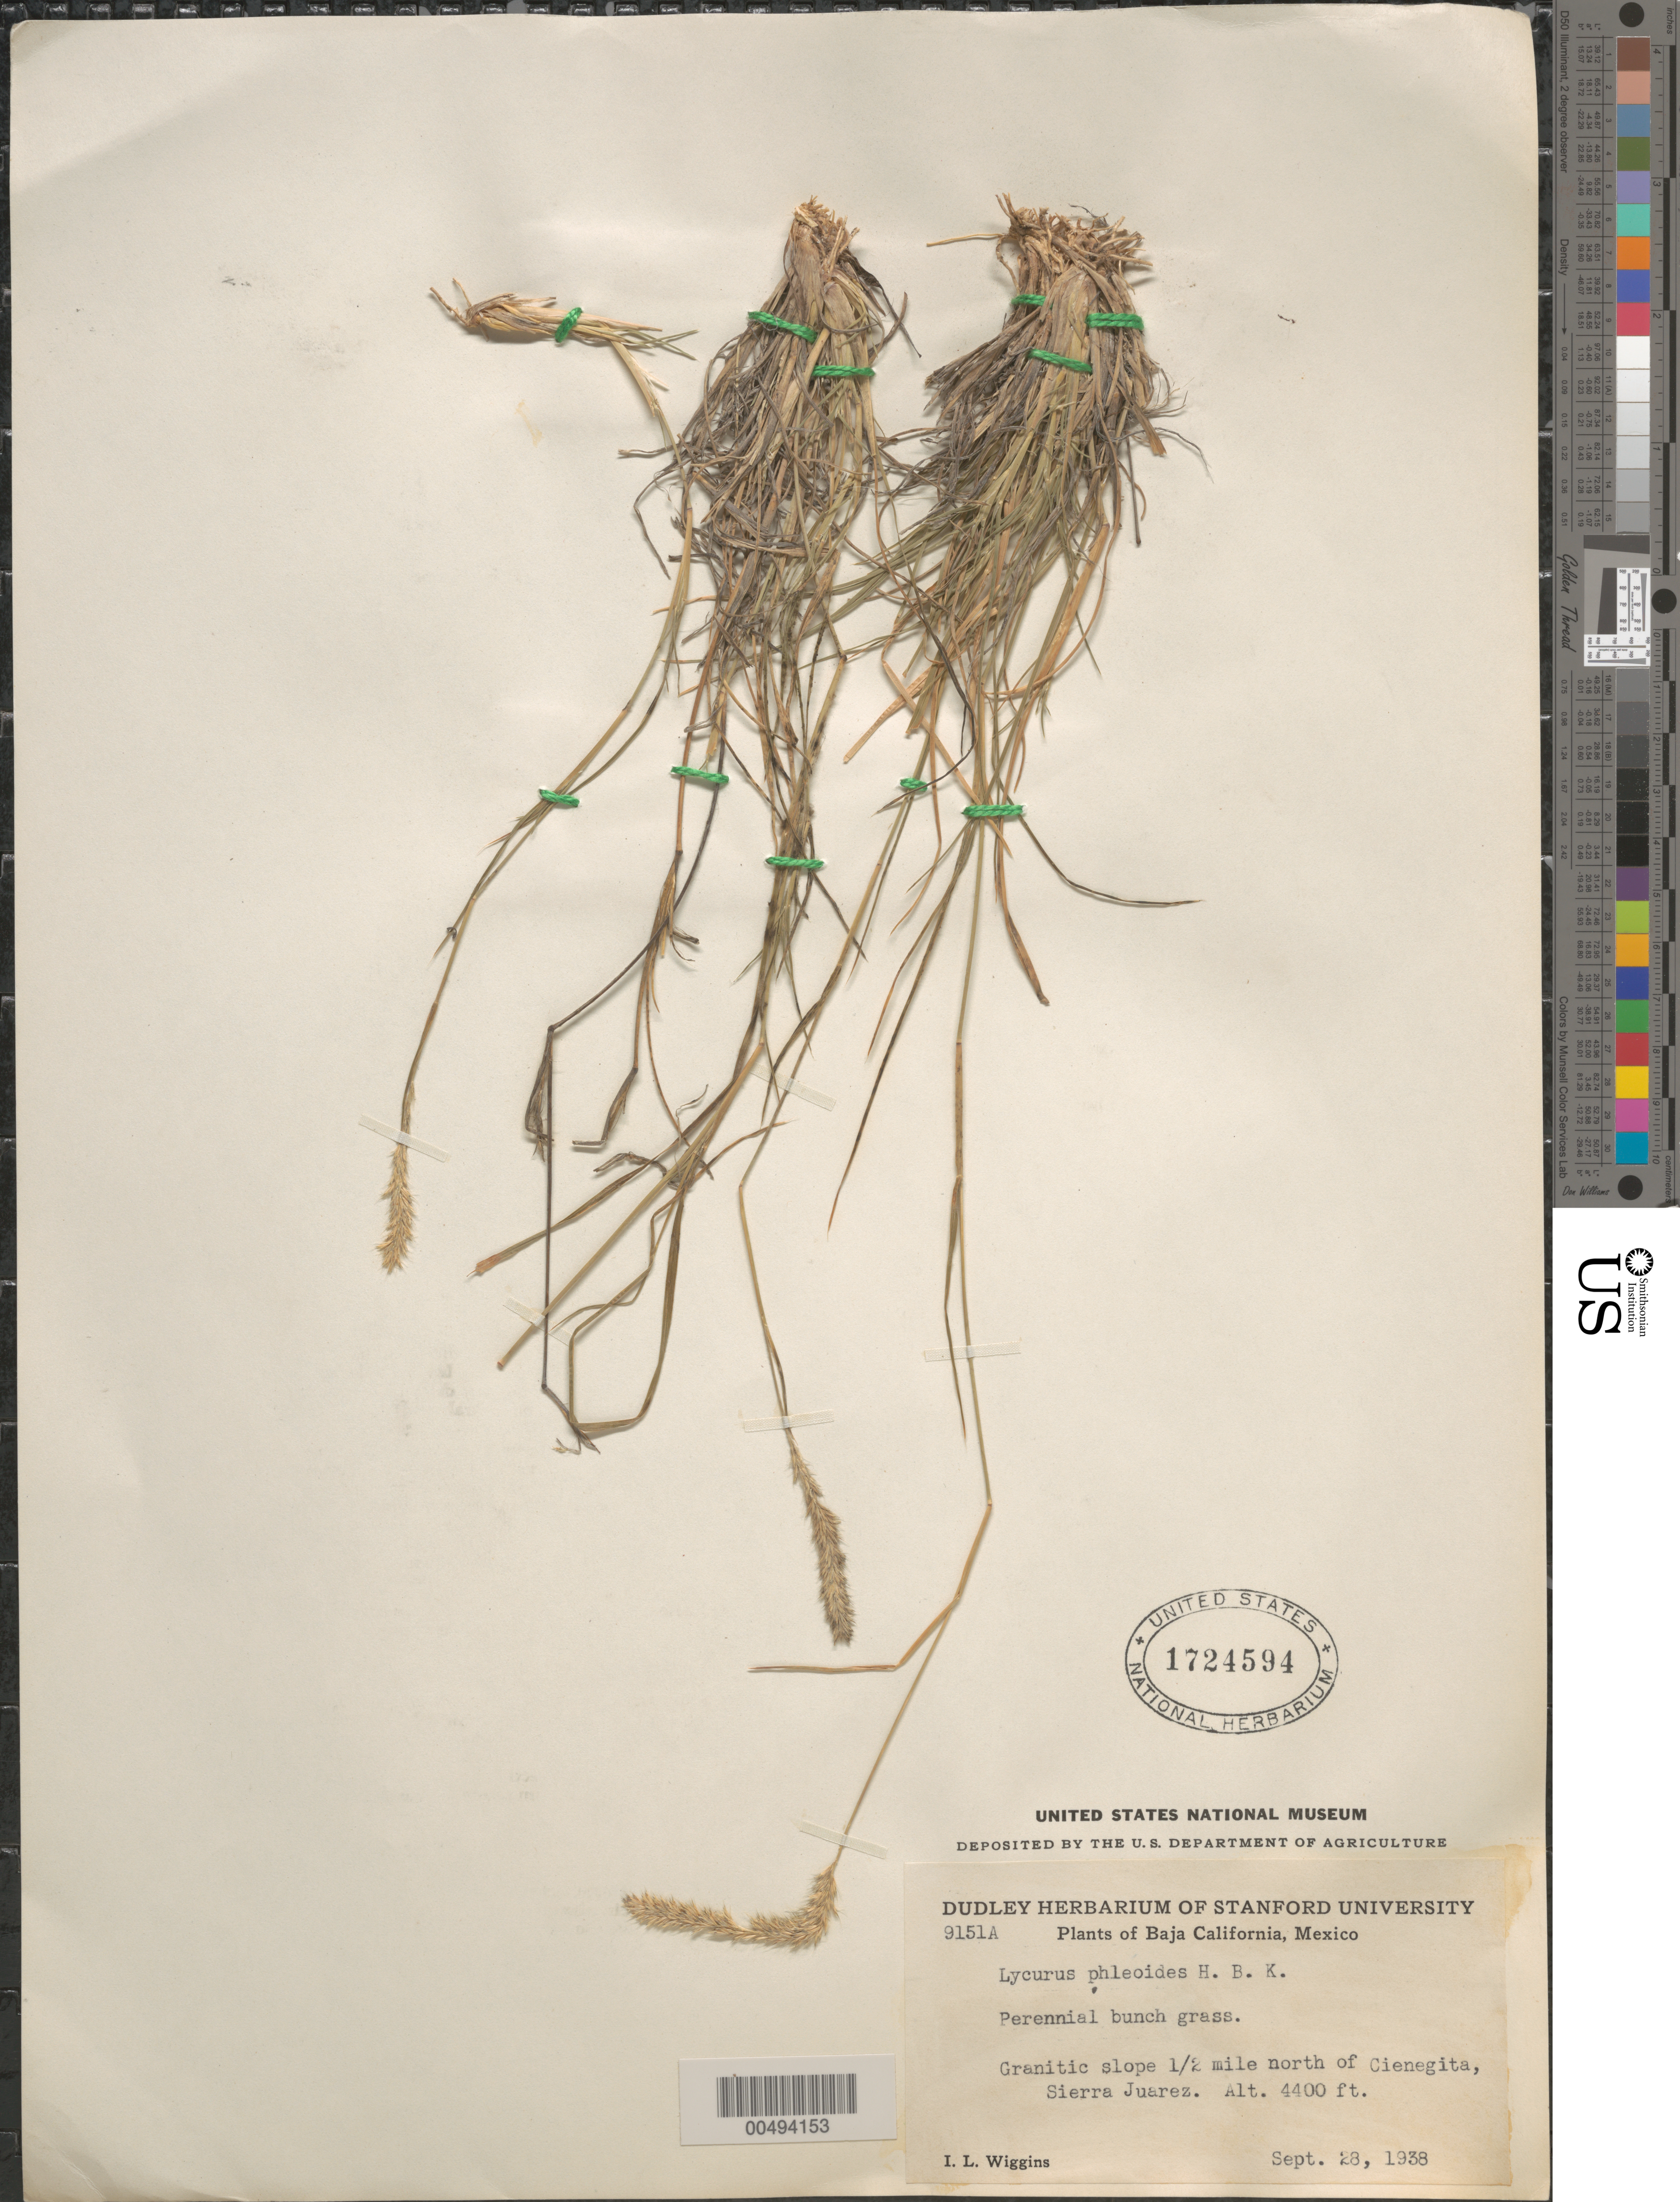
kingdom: Plantae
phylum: Tracheophyta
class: Liliopsida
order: Poales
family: Poaceae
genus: Lycurus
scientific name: Lycurus phleoides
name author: Kunth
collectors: I. L. Wiggins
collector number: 9151A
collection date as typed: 28 Sep 1938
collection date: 1938-09-28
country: Mexico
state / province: Baja California Norte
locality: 0.5 mi N of Cienegita, Sierra Juarez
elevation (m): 1341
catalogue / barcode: US 1724594